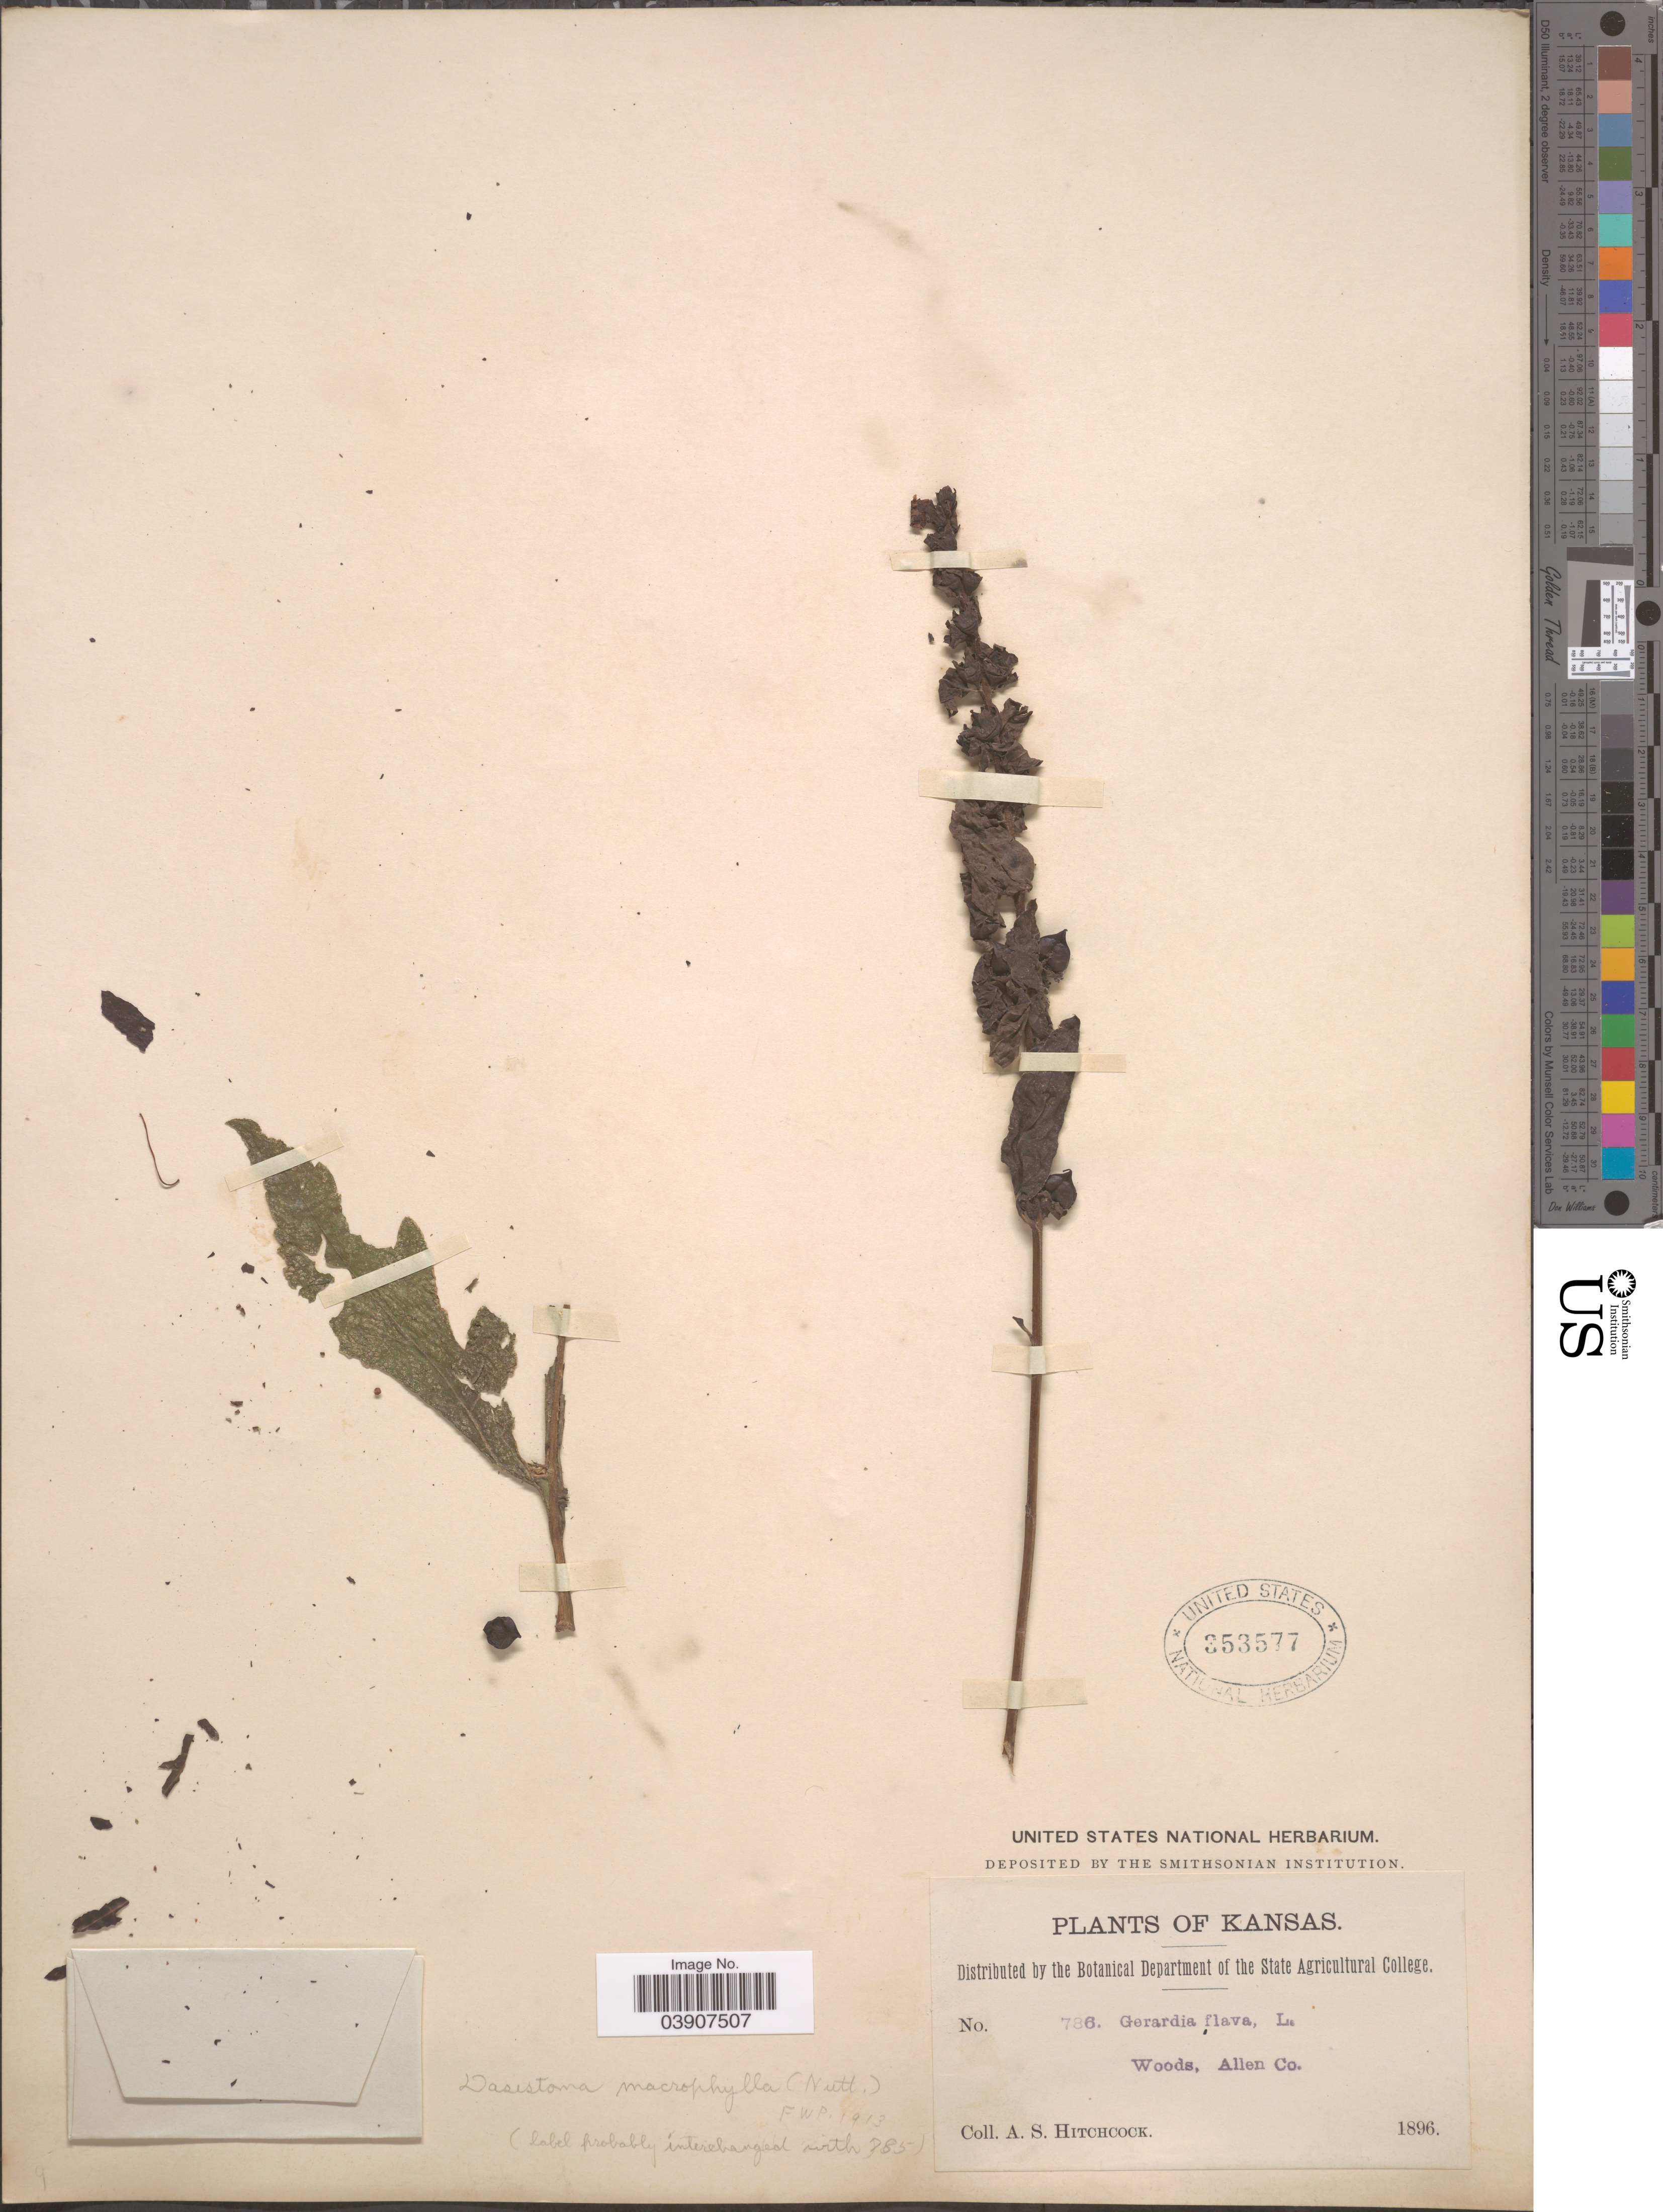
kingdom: Plantae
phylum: Tracheophyta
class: Magnoliopsida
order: Lamiales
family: Orobanchaceae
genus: Dasistoma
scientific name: Dasistoma macrophylla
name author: (Nutt.) Raf.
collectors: A. S. Hitchcock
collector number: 786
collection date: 1896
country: United States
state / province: Kansas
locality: Woods, Allen Co.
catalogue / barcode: US 353577